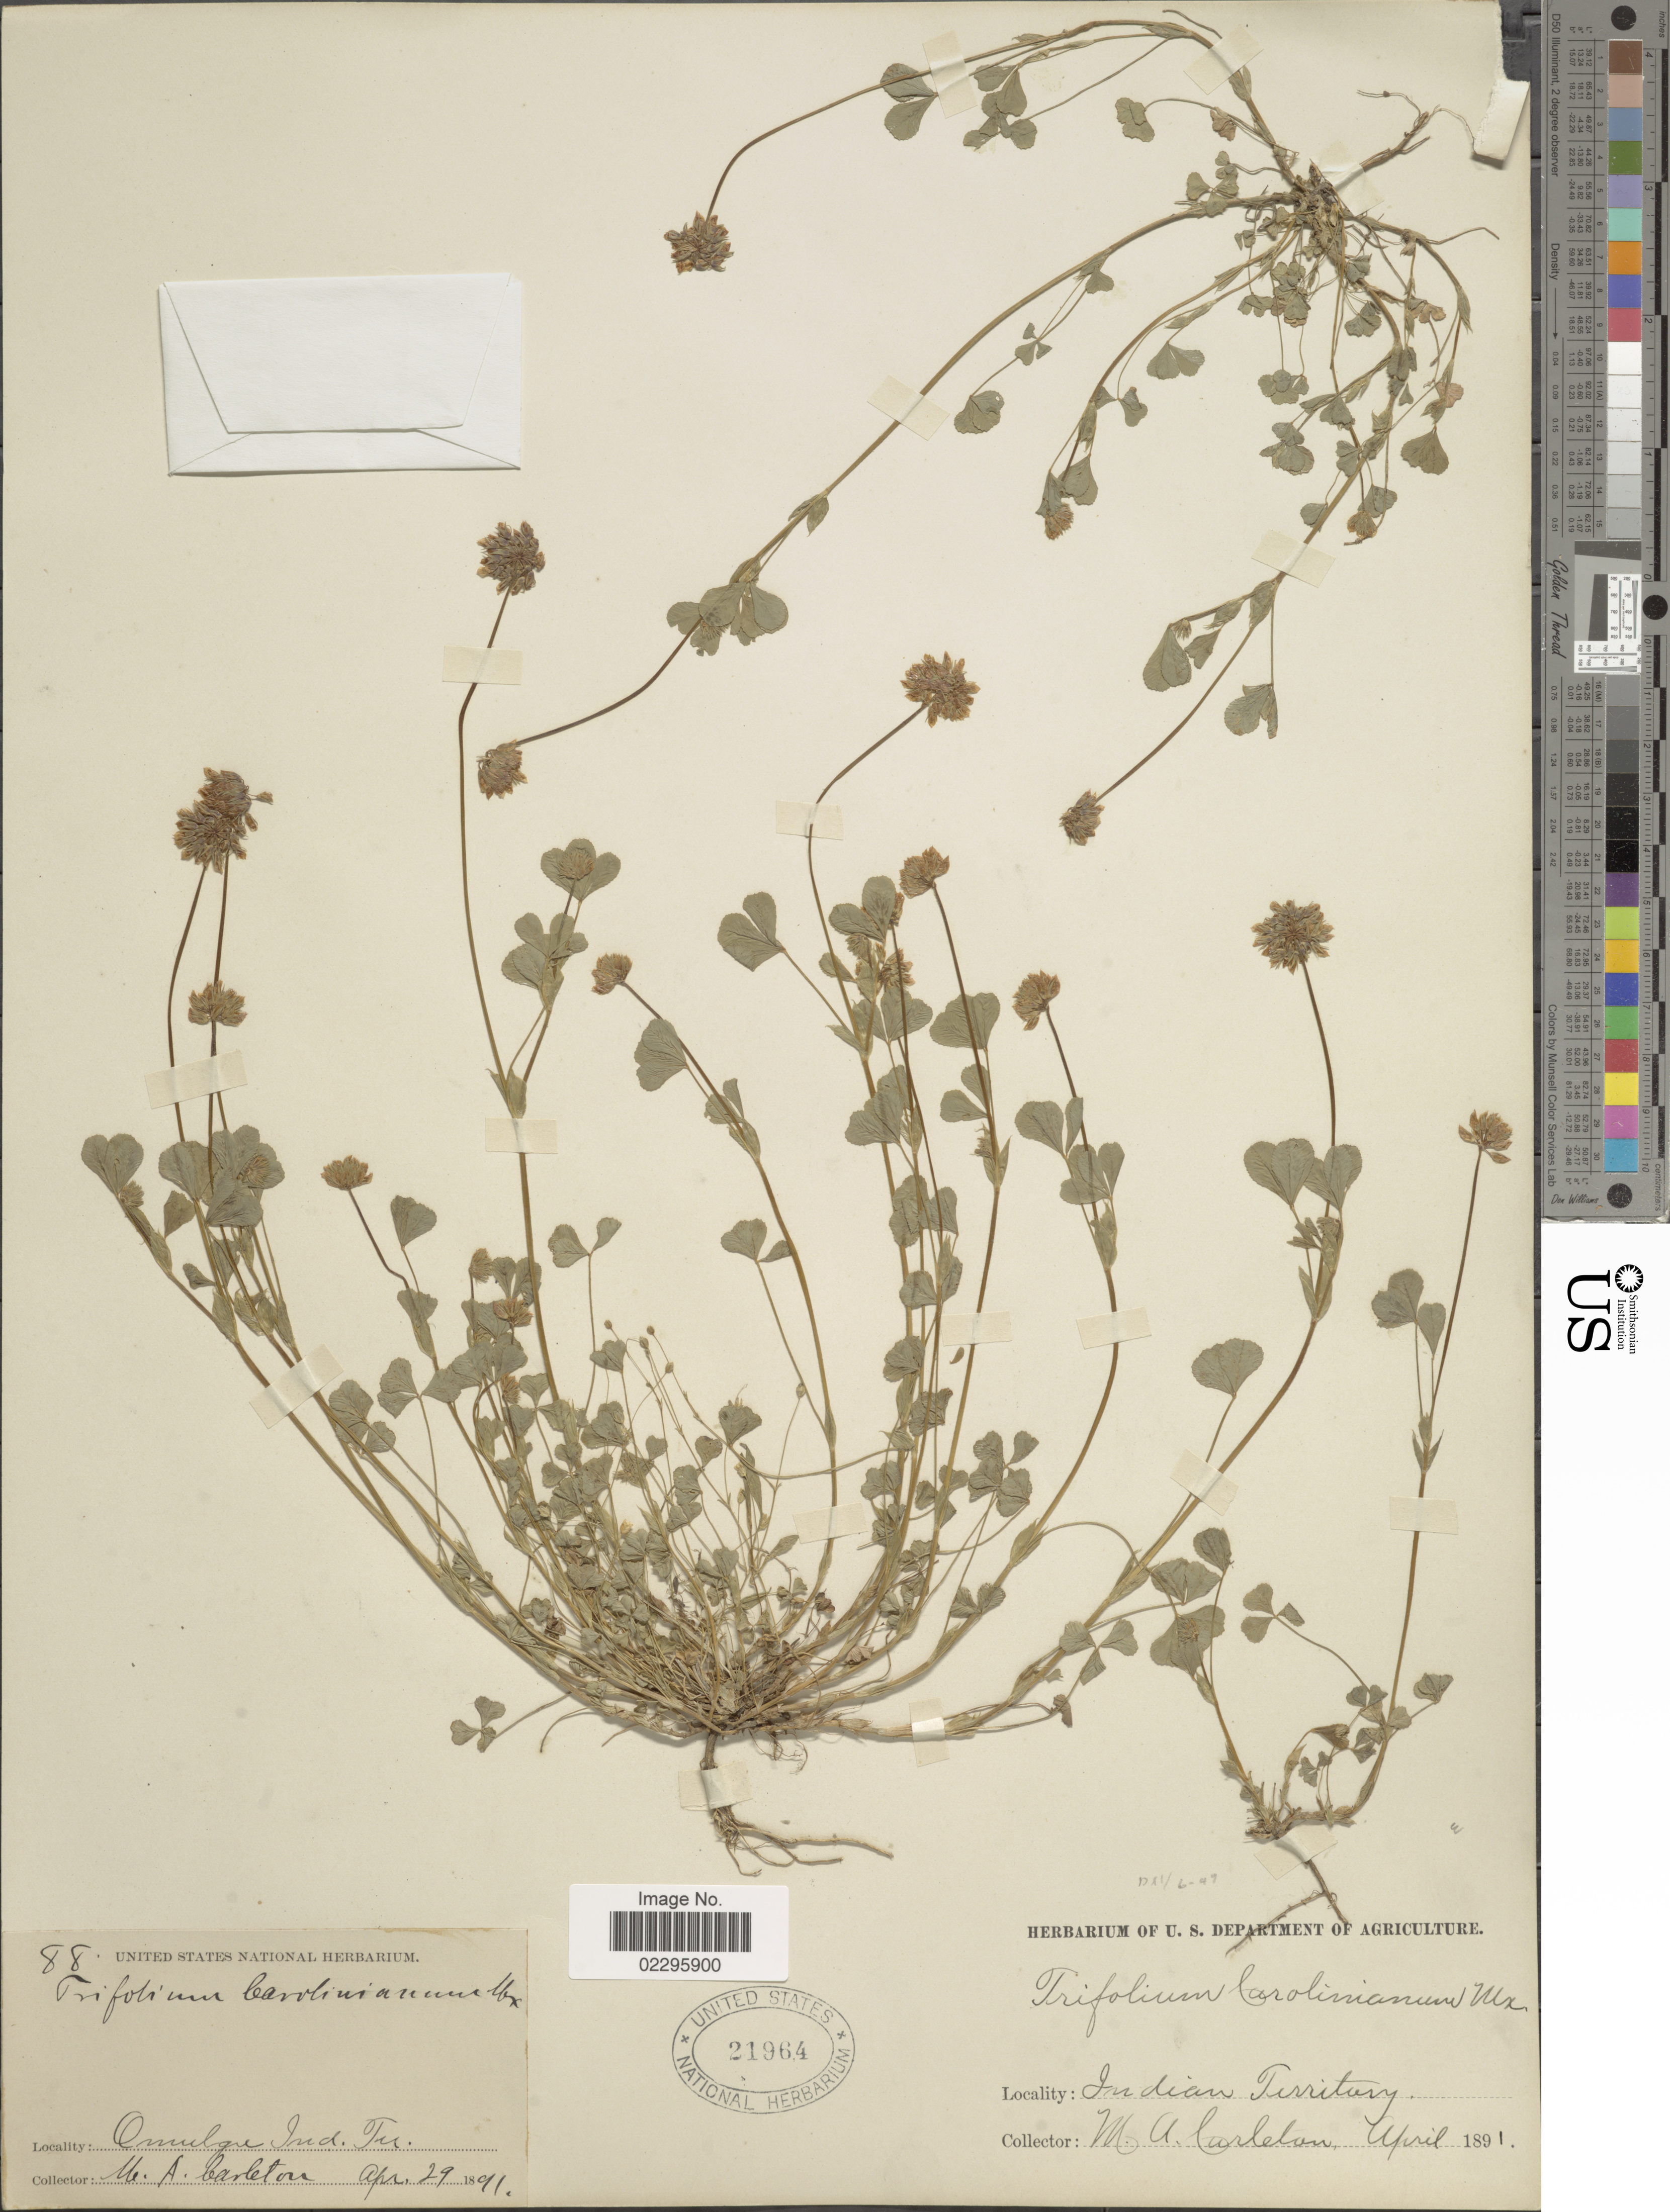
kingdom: Plantae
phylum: Tracheophyta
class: Magnoliopsida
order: Fabales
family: Fabaceae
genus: Trifolium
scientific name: Trifolium carolinianum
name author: Michx.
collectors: M. A. Carleton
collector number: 88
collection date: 1891-04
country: United States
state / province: Oklahoma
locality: Omulgee Indian Territory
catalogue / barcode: US 21964